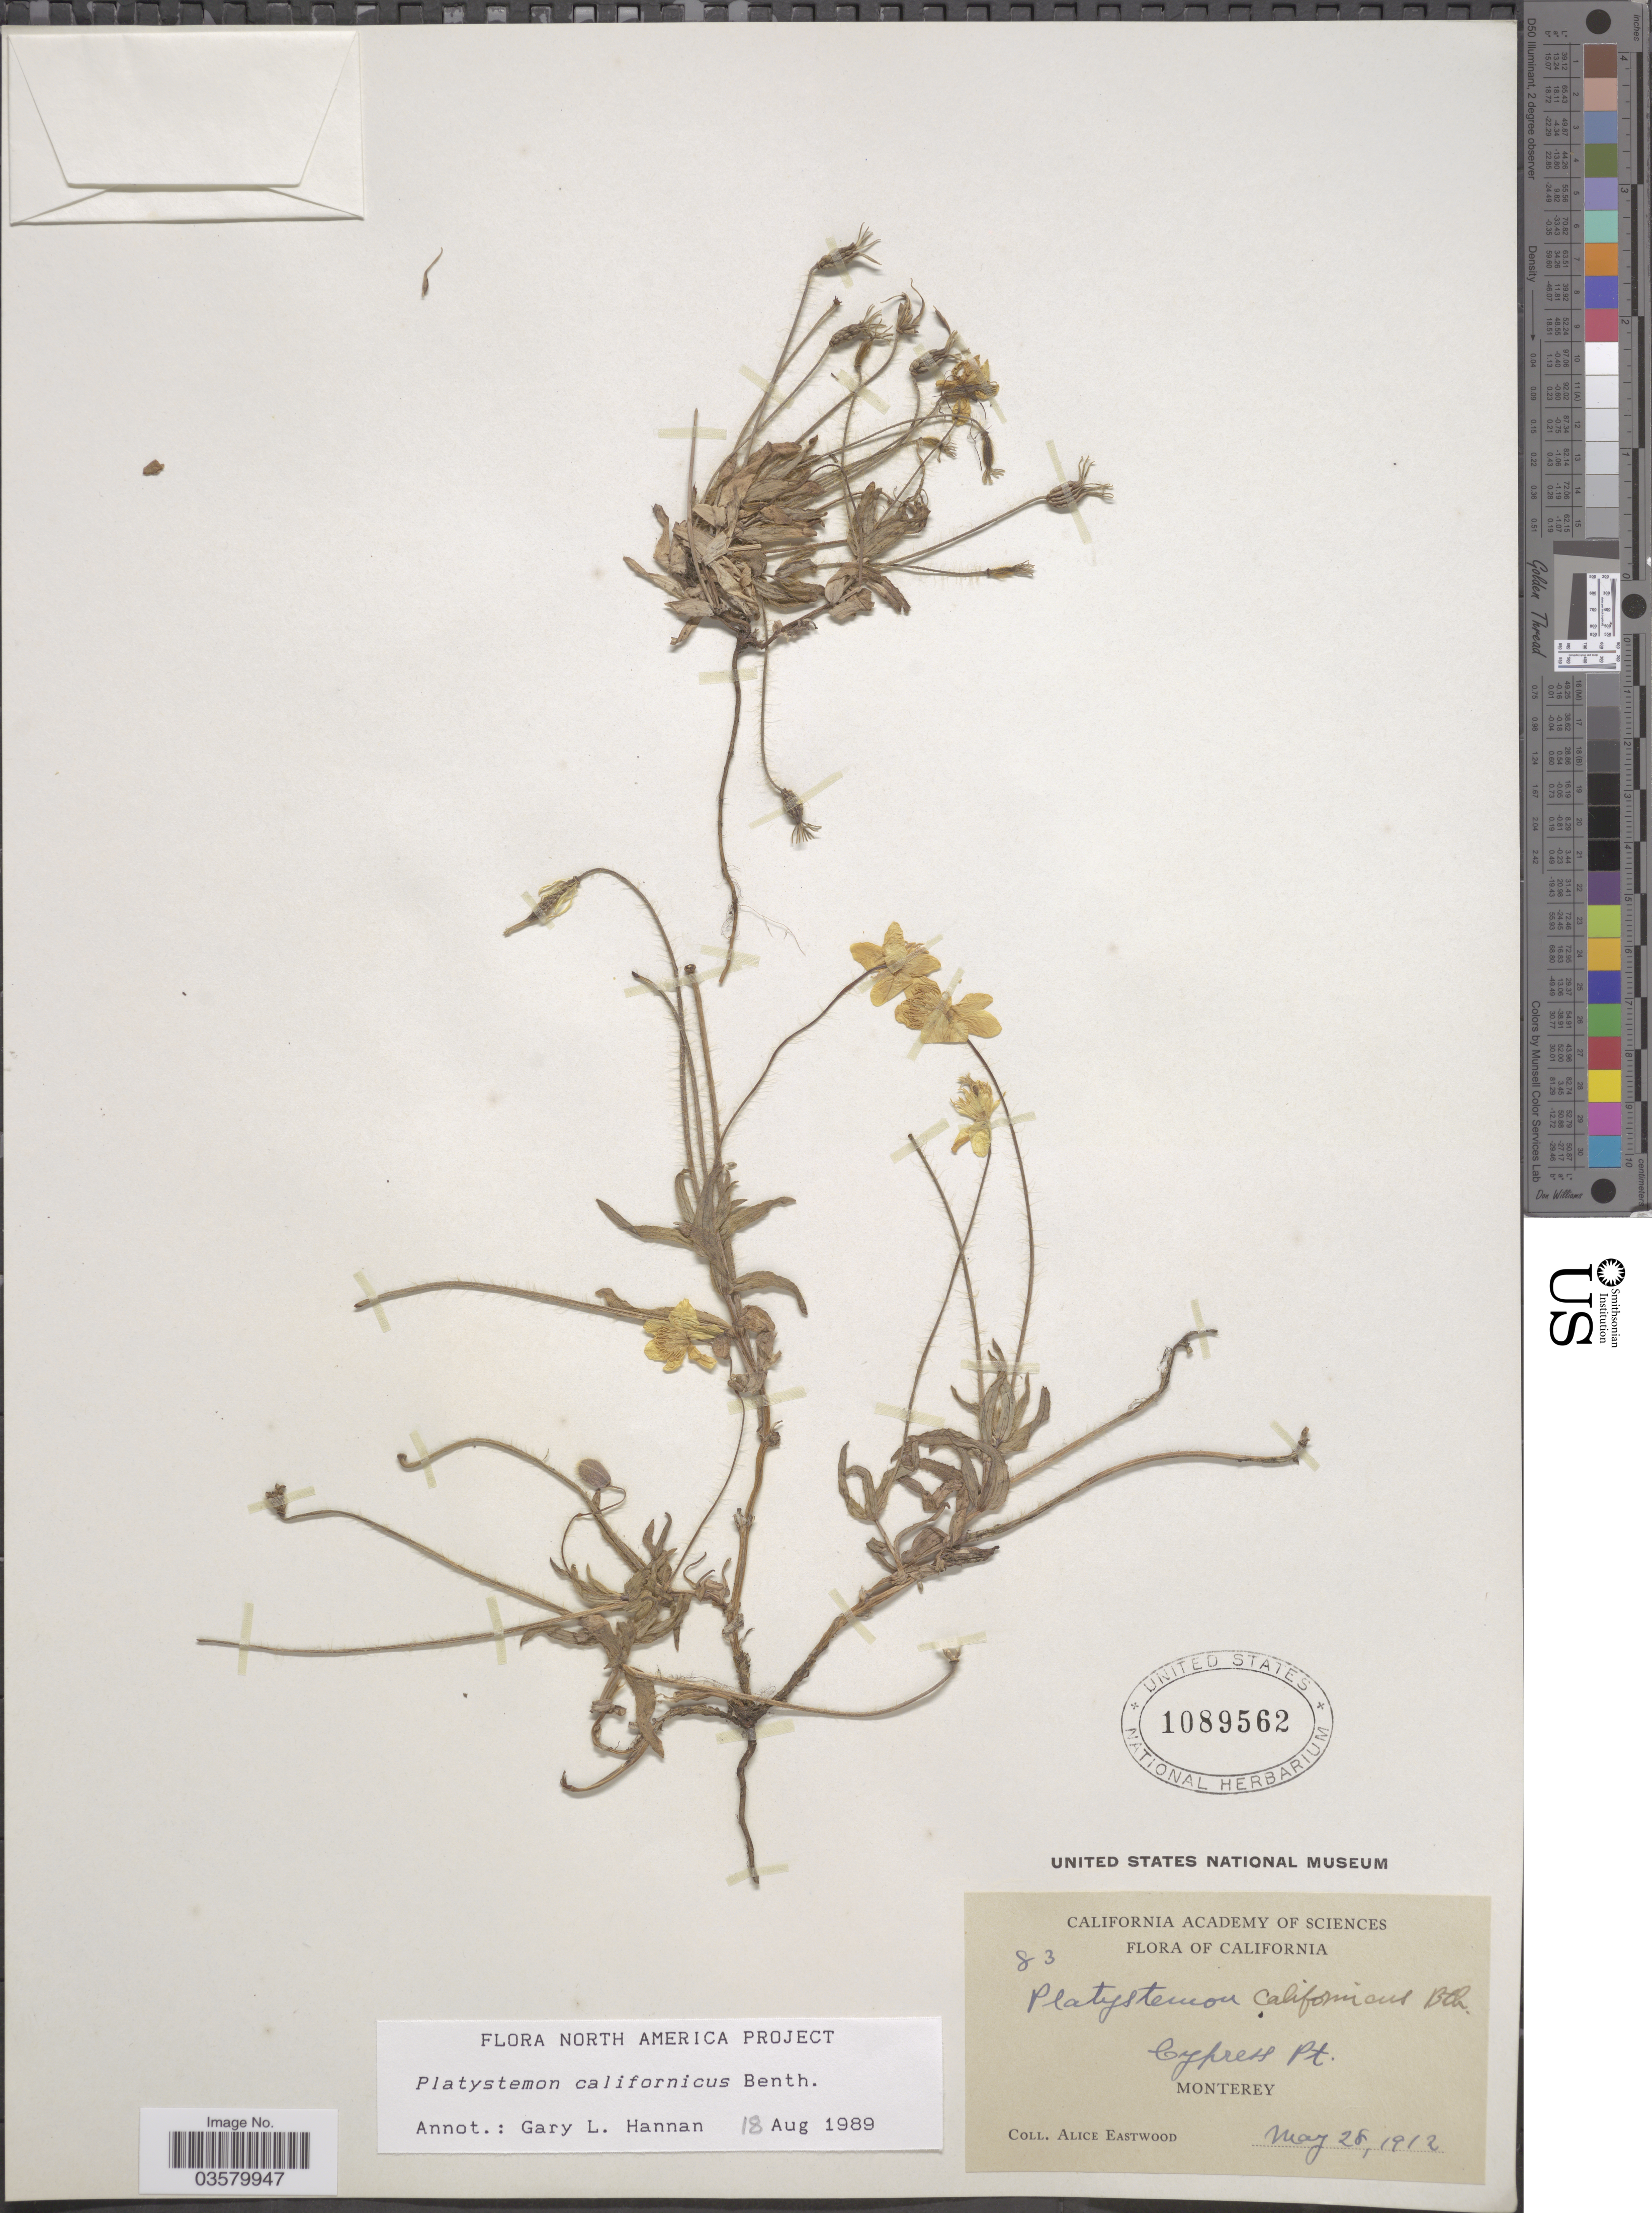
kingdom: Plantae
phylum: Tracheophyta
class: Magnoliopsida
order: Ranunculales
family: Papaveraceae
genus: Platystemon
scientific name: Platystemon californicus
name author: Benth.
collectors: A. Eastwood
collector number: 83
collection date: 1912-05-28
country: United States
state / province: California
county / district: Monterey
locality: Cypress Pt. Monterey.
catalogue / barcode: US 1089562